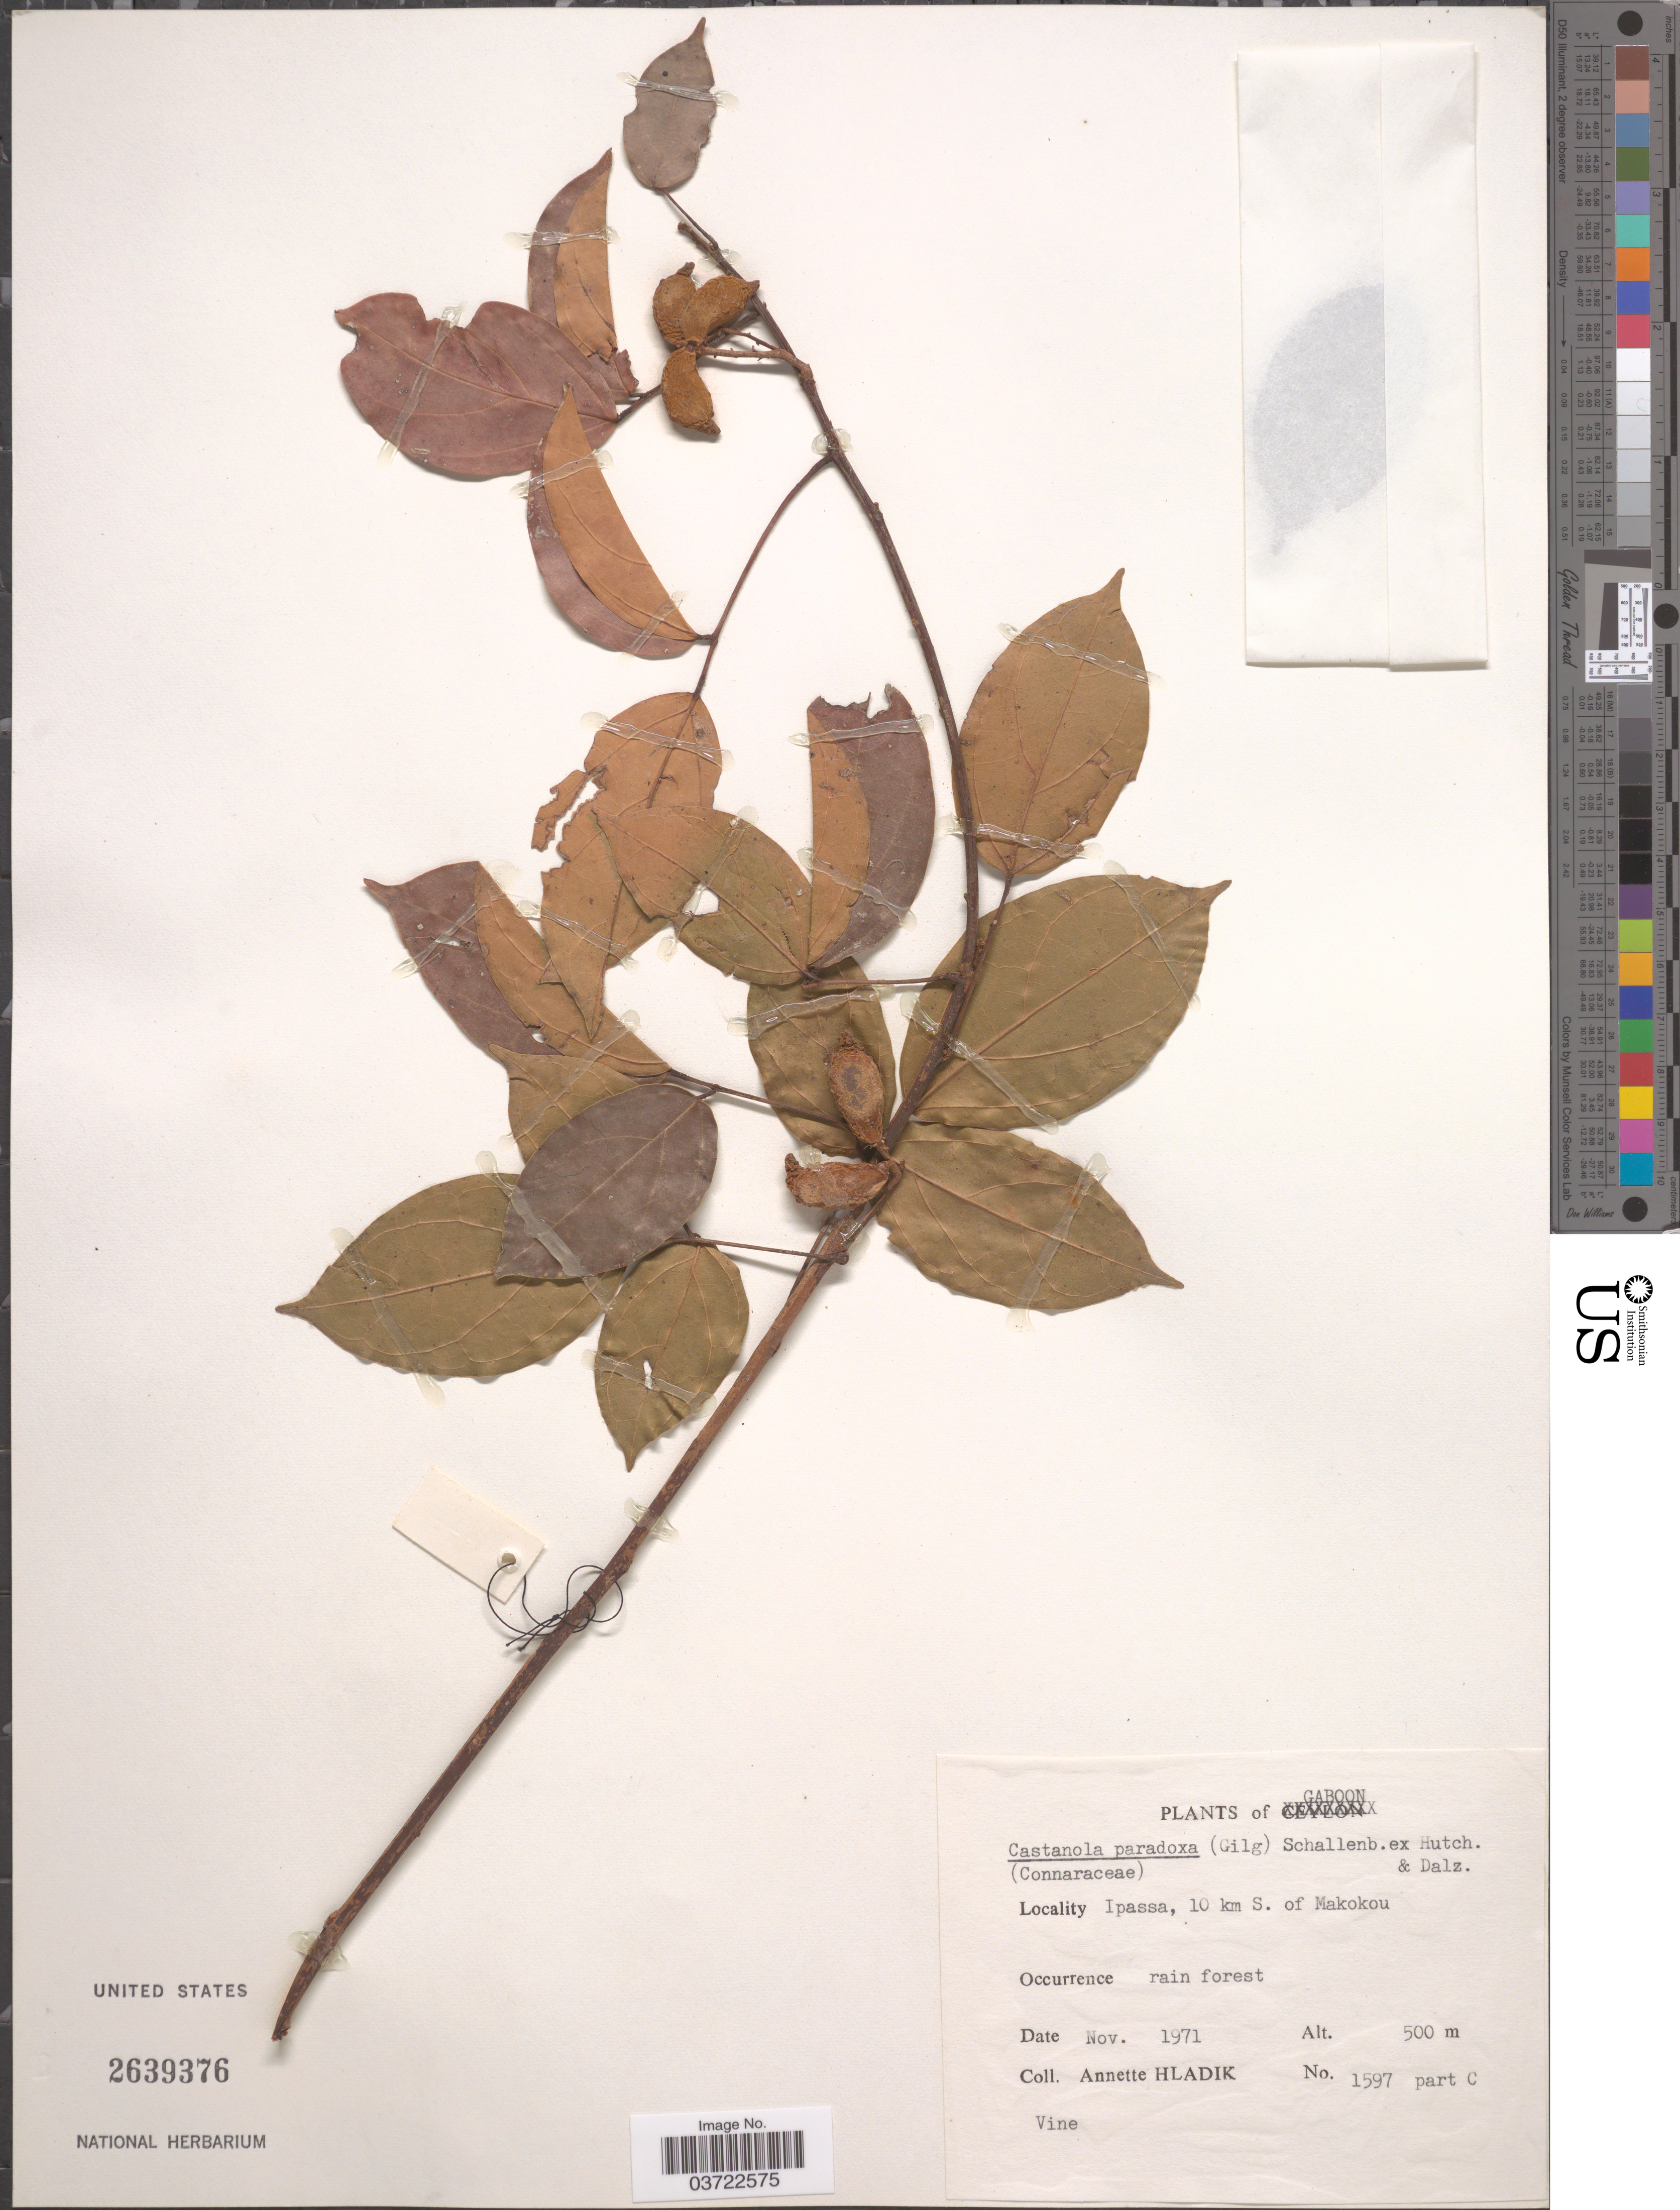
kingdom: Plantae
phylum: Tracheophyta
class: Magnoliopsida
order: Oxalidales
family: Connaraceae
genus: Agelaea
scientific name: Agelaea paradoxa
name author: Gilg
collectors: A. Hladik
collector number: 1597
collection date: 1971-11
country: Gabon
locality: Gaboon. Ipassa, 10 km S. of Makokou.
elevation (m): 500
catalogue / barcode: US 2639376